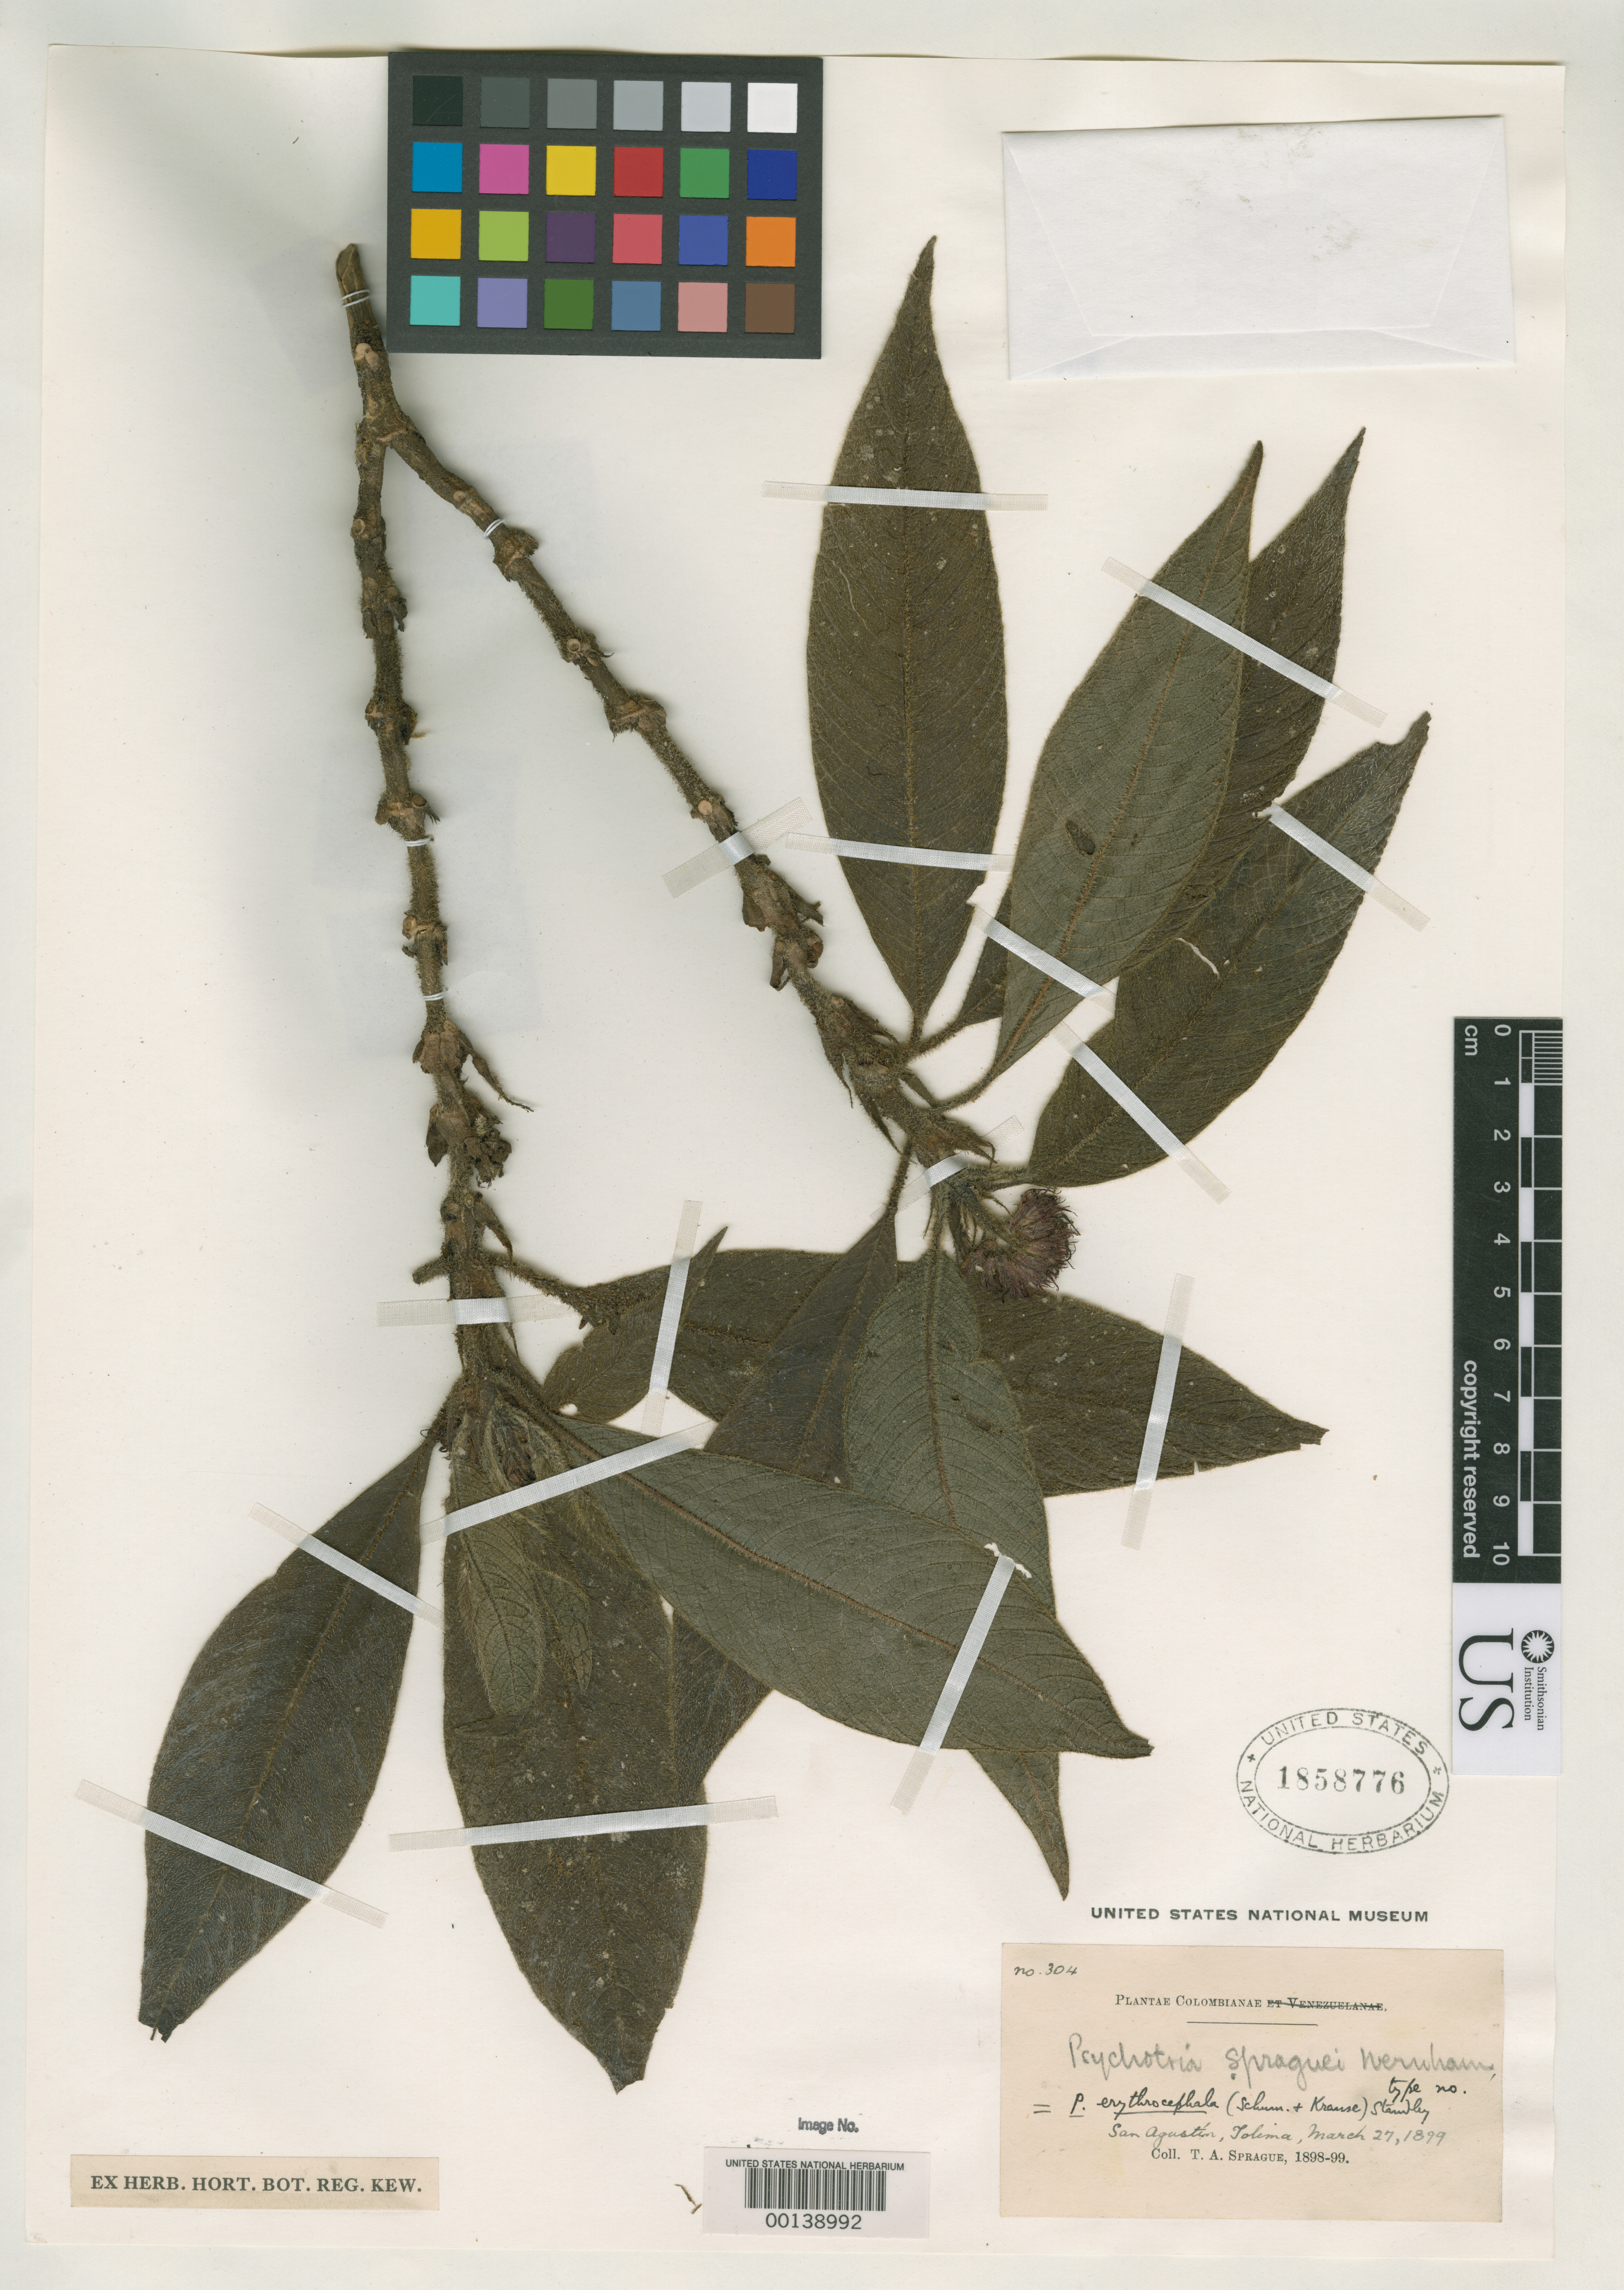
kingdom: Plantae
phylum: Tracheophyta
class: Magnoliopsida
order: Gentianales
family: Rubiaceae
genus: Psychotria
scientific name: Psychotria spraguei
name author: Wernham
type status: Isosyntype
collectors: T. A. Sprague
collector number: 304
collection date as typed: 27 Mar 1899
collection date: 1899-03-27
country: Colombia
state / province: Tolima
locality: San Agustin.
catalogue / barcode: US 1858776